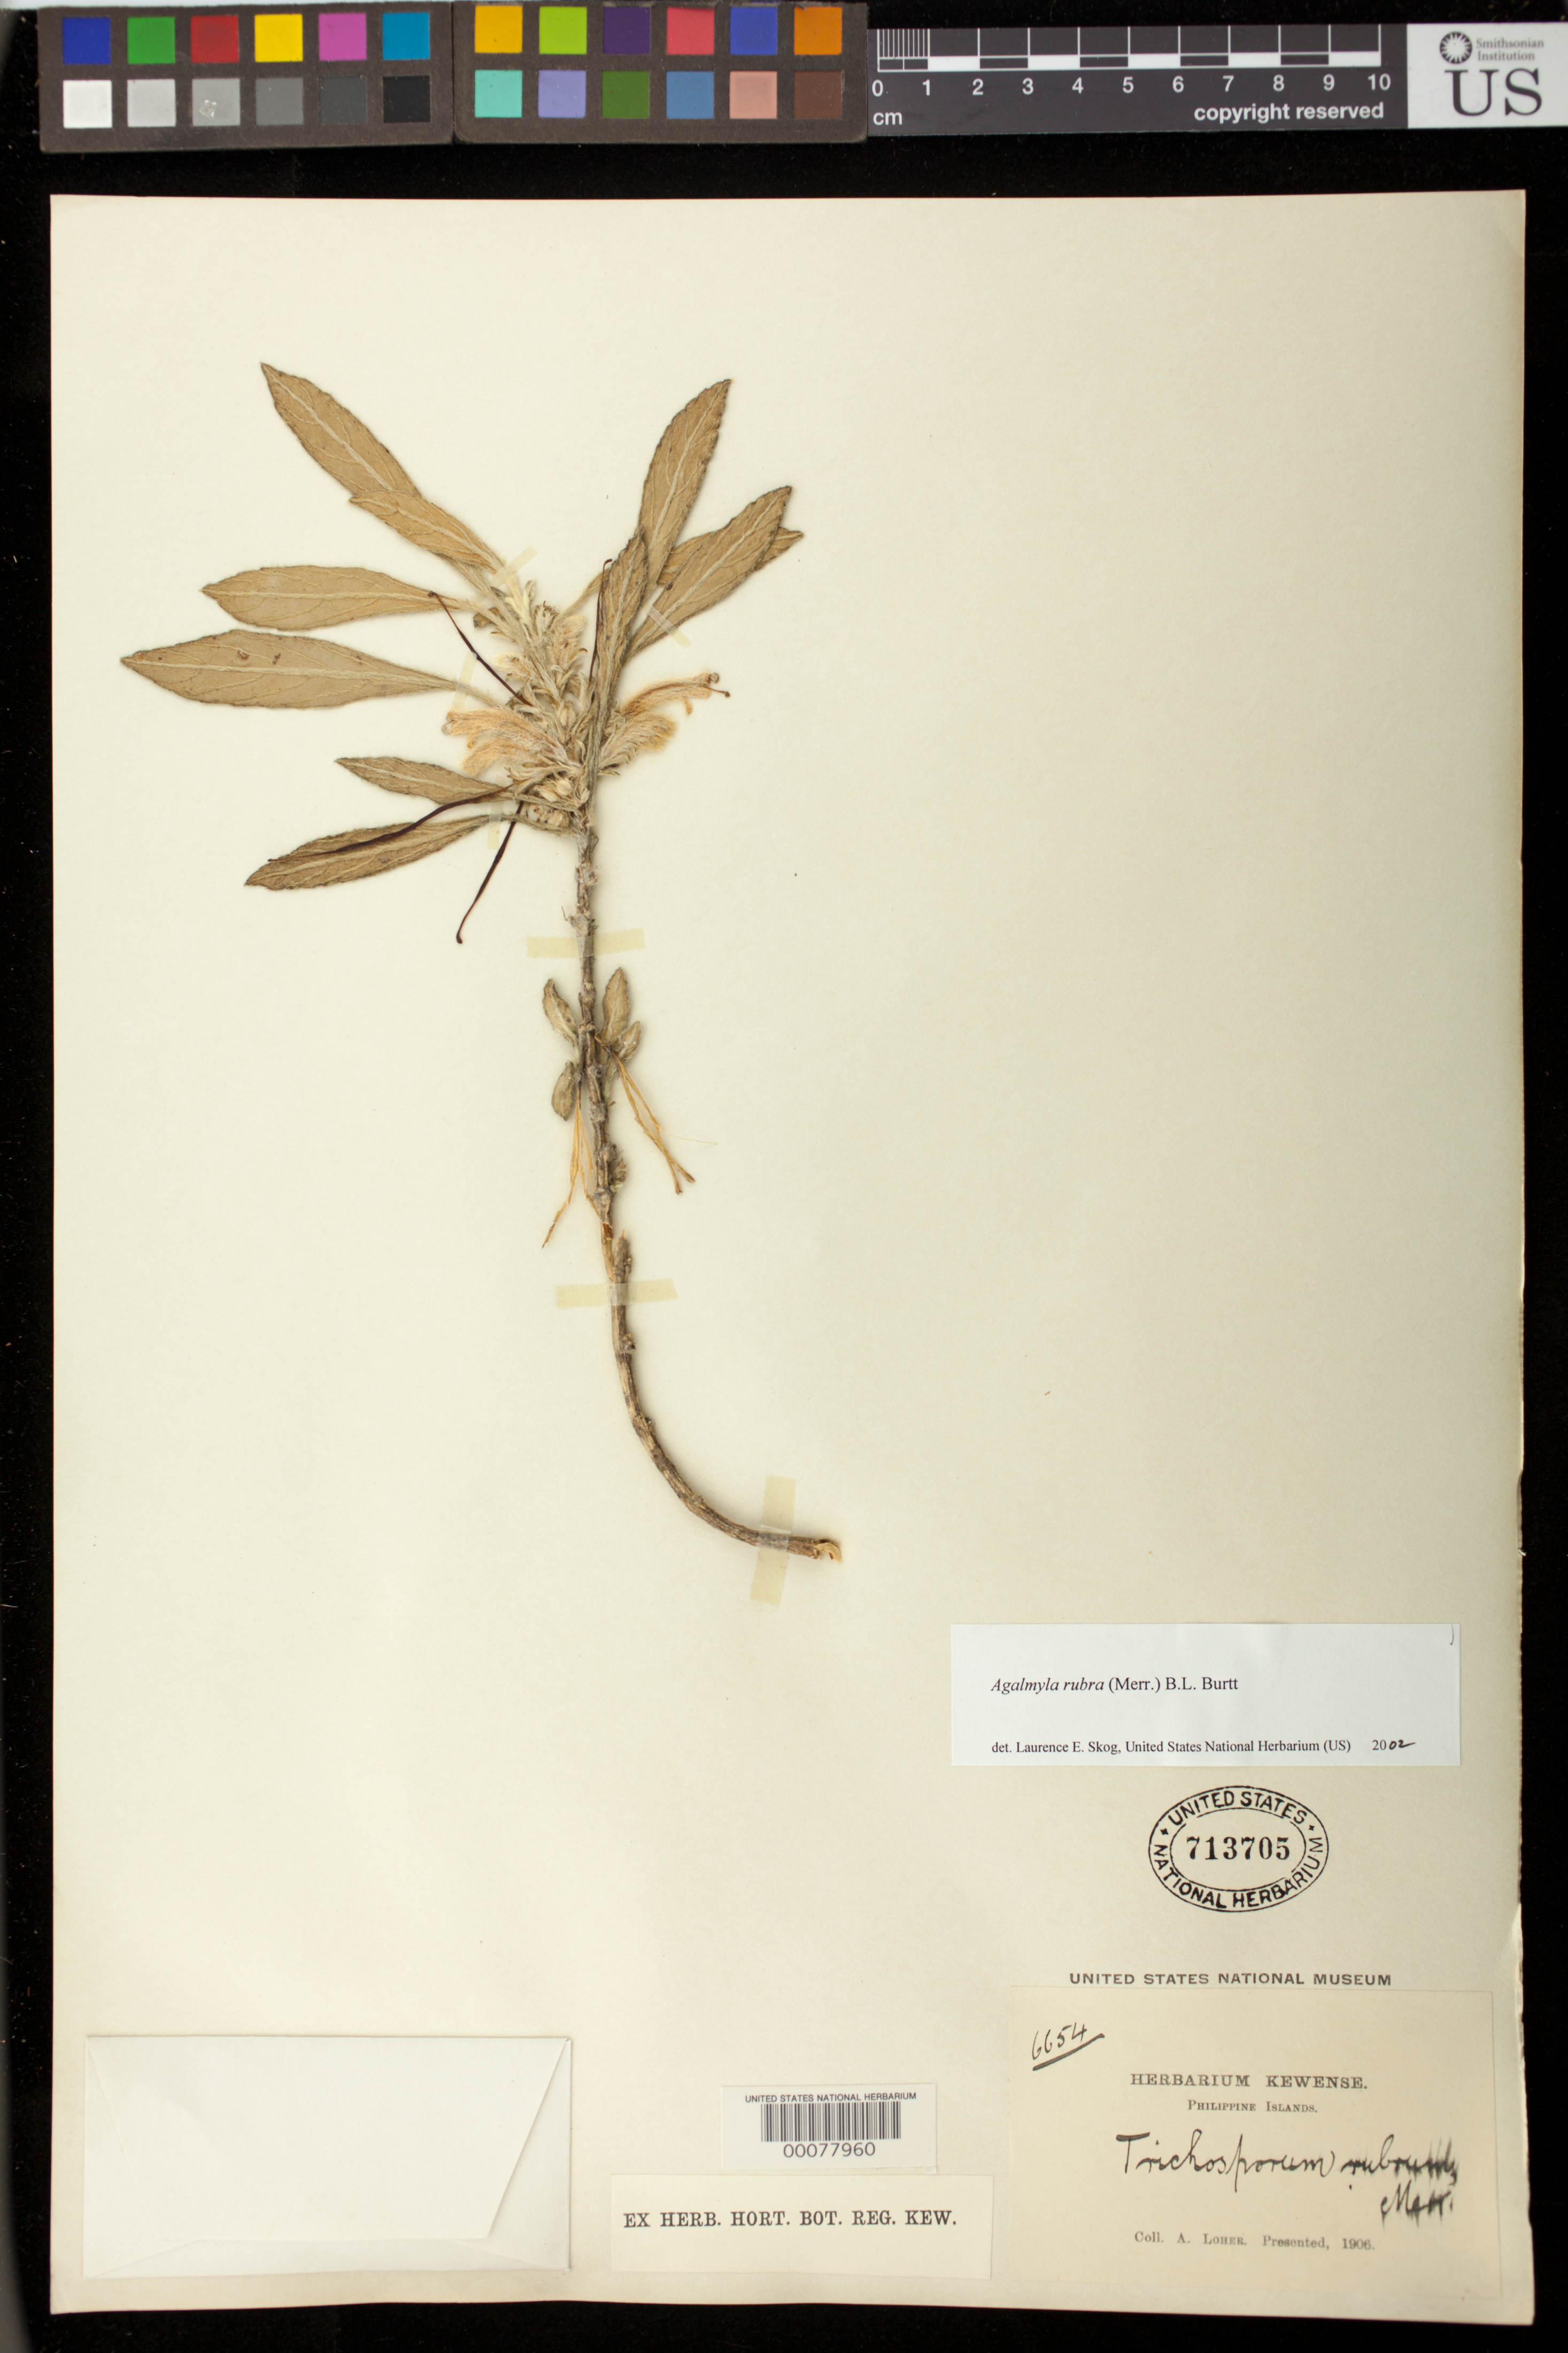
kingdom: Plantae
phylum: Tracheophyta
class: Magnoliopsida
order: Lamiales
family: Gesneriaceae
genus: Agalmyla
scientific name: Agalmyla rubrum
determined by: Skog, Laurence E.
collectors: A. Loher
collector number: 6654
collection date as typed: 1906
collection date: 1906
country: Philippines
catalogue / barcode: US 713705